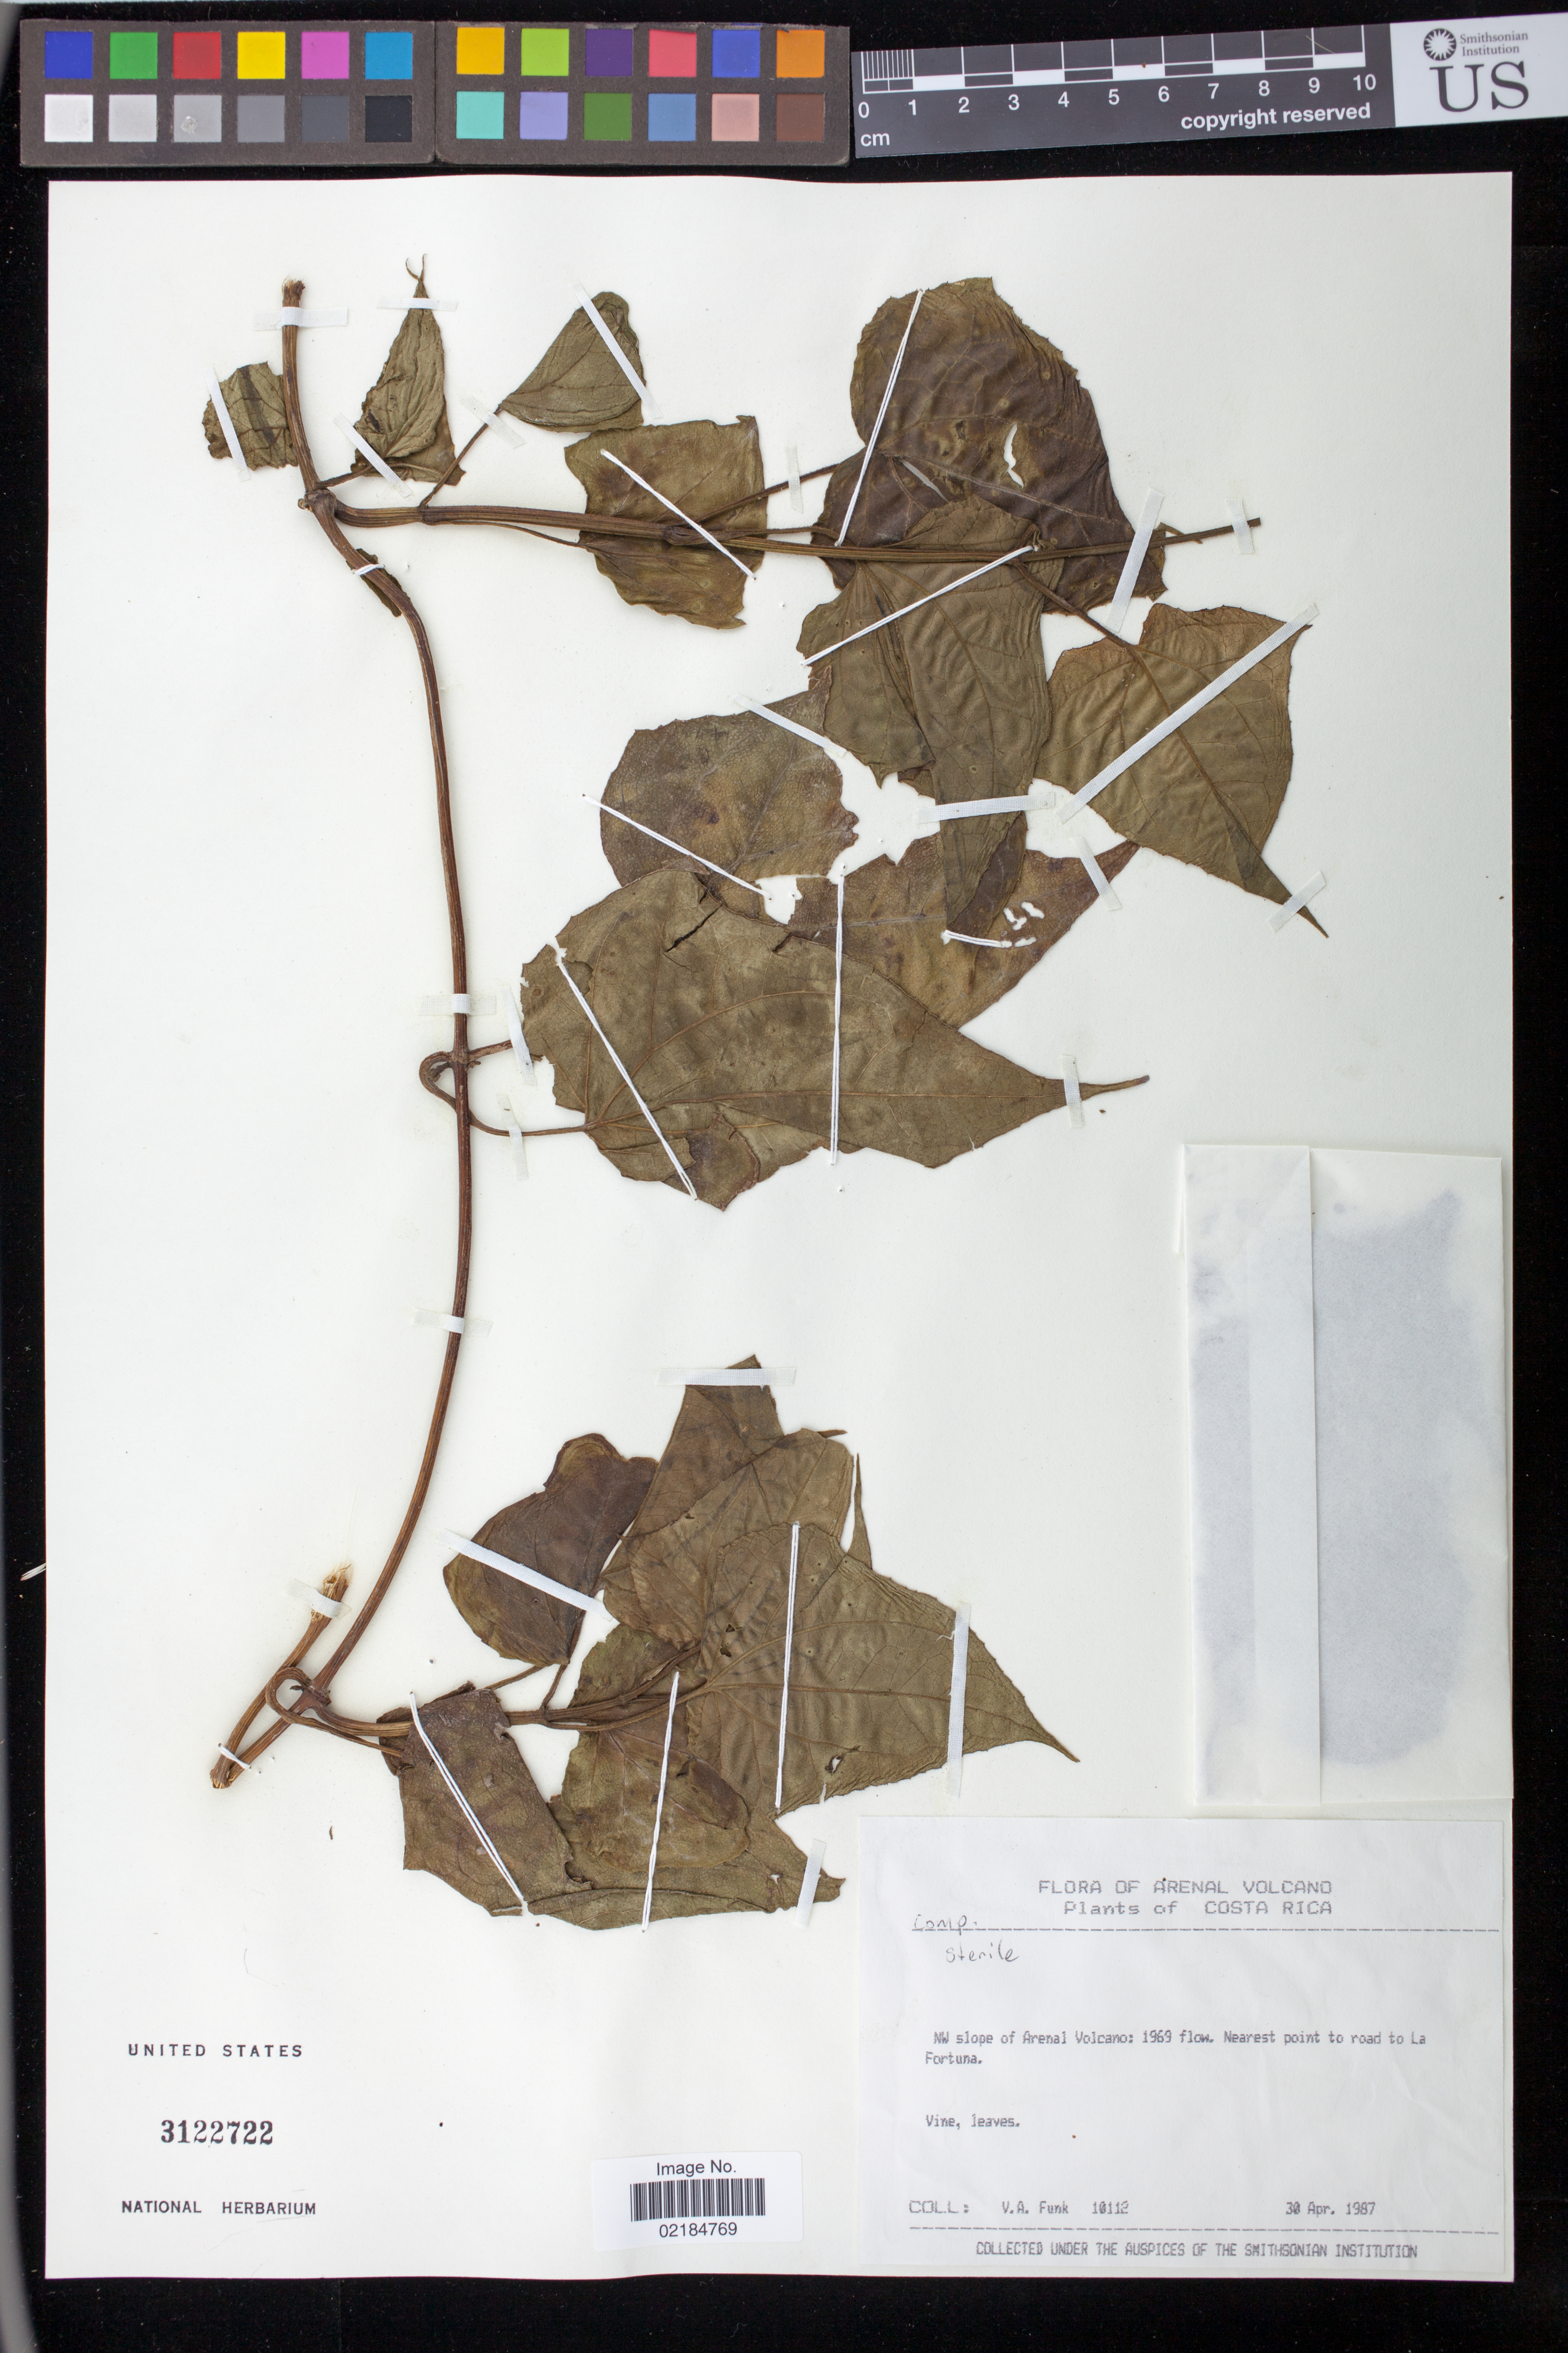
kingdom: Plantae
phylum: Tracheophyta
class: Magnoliopsida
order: Asterales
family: Asteraceae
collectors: V. Funk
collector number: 10112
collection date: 1987-04-30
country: Costa Rica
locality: NW slope of Arenal Volcano: 1969 flow. Nearest point to road to La Fortuna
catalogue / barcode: US 3122722